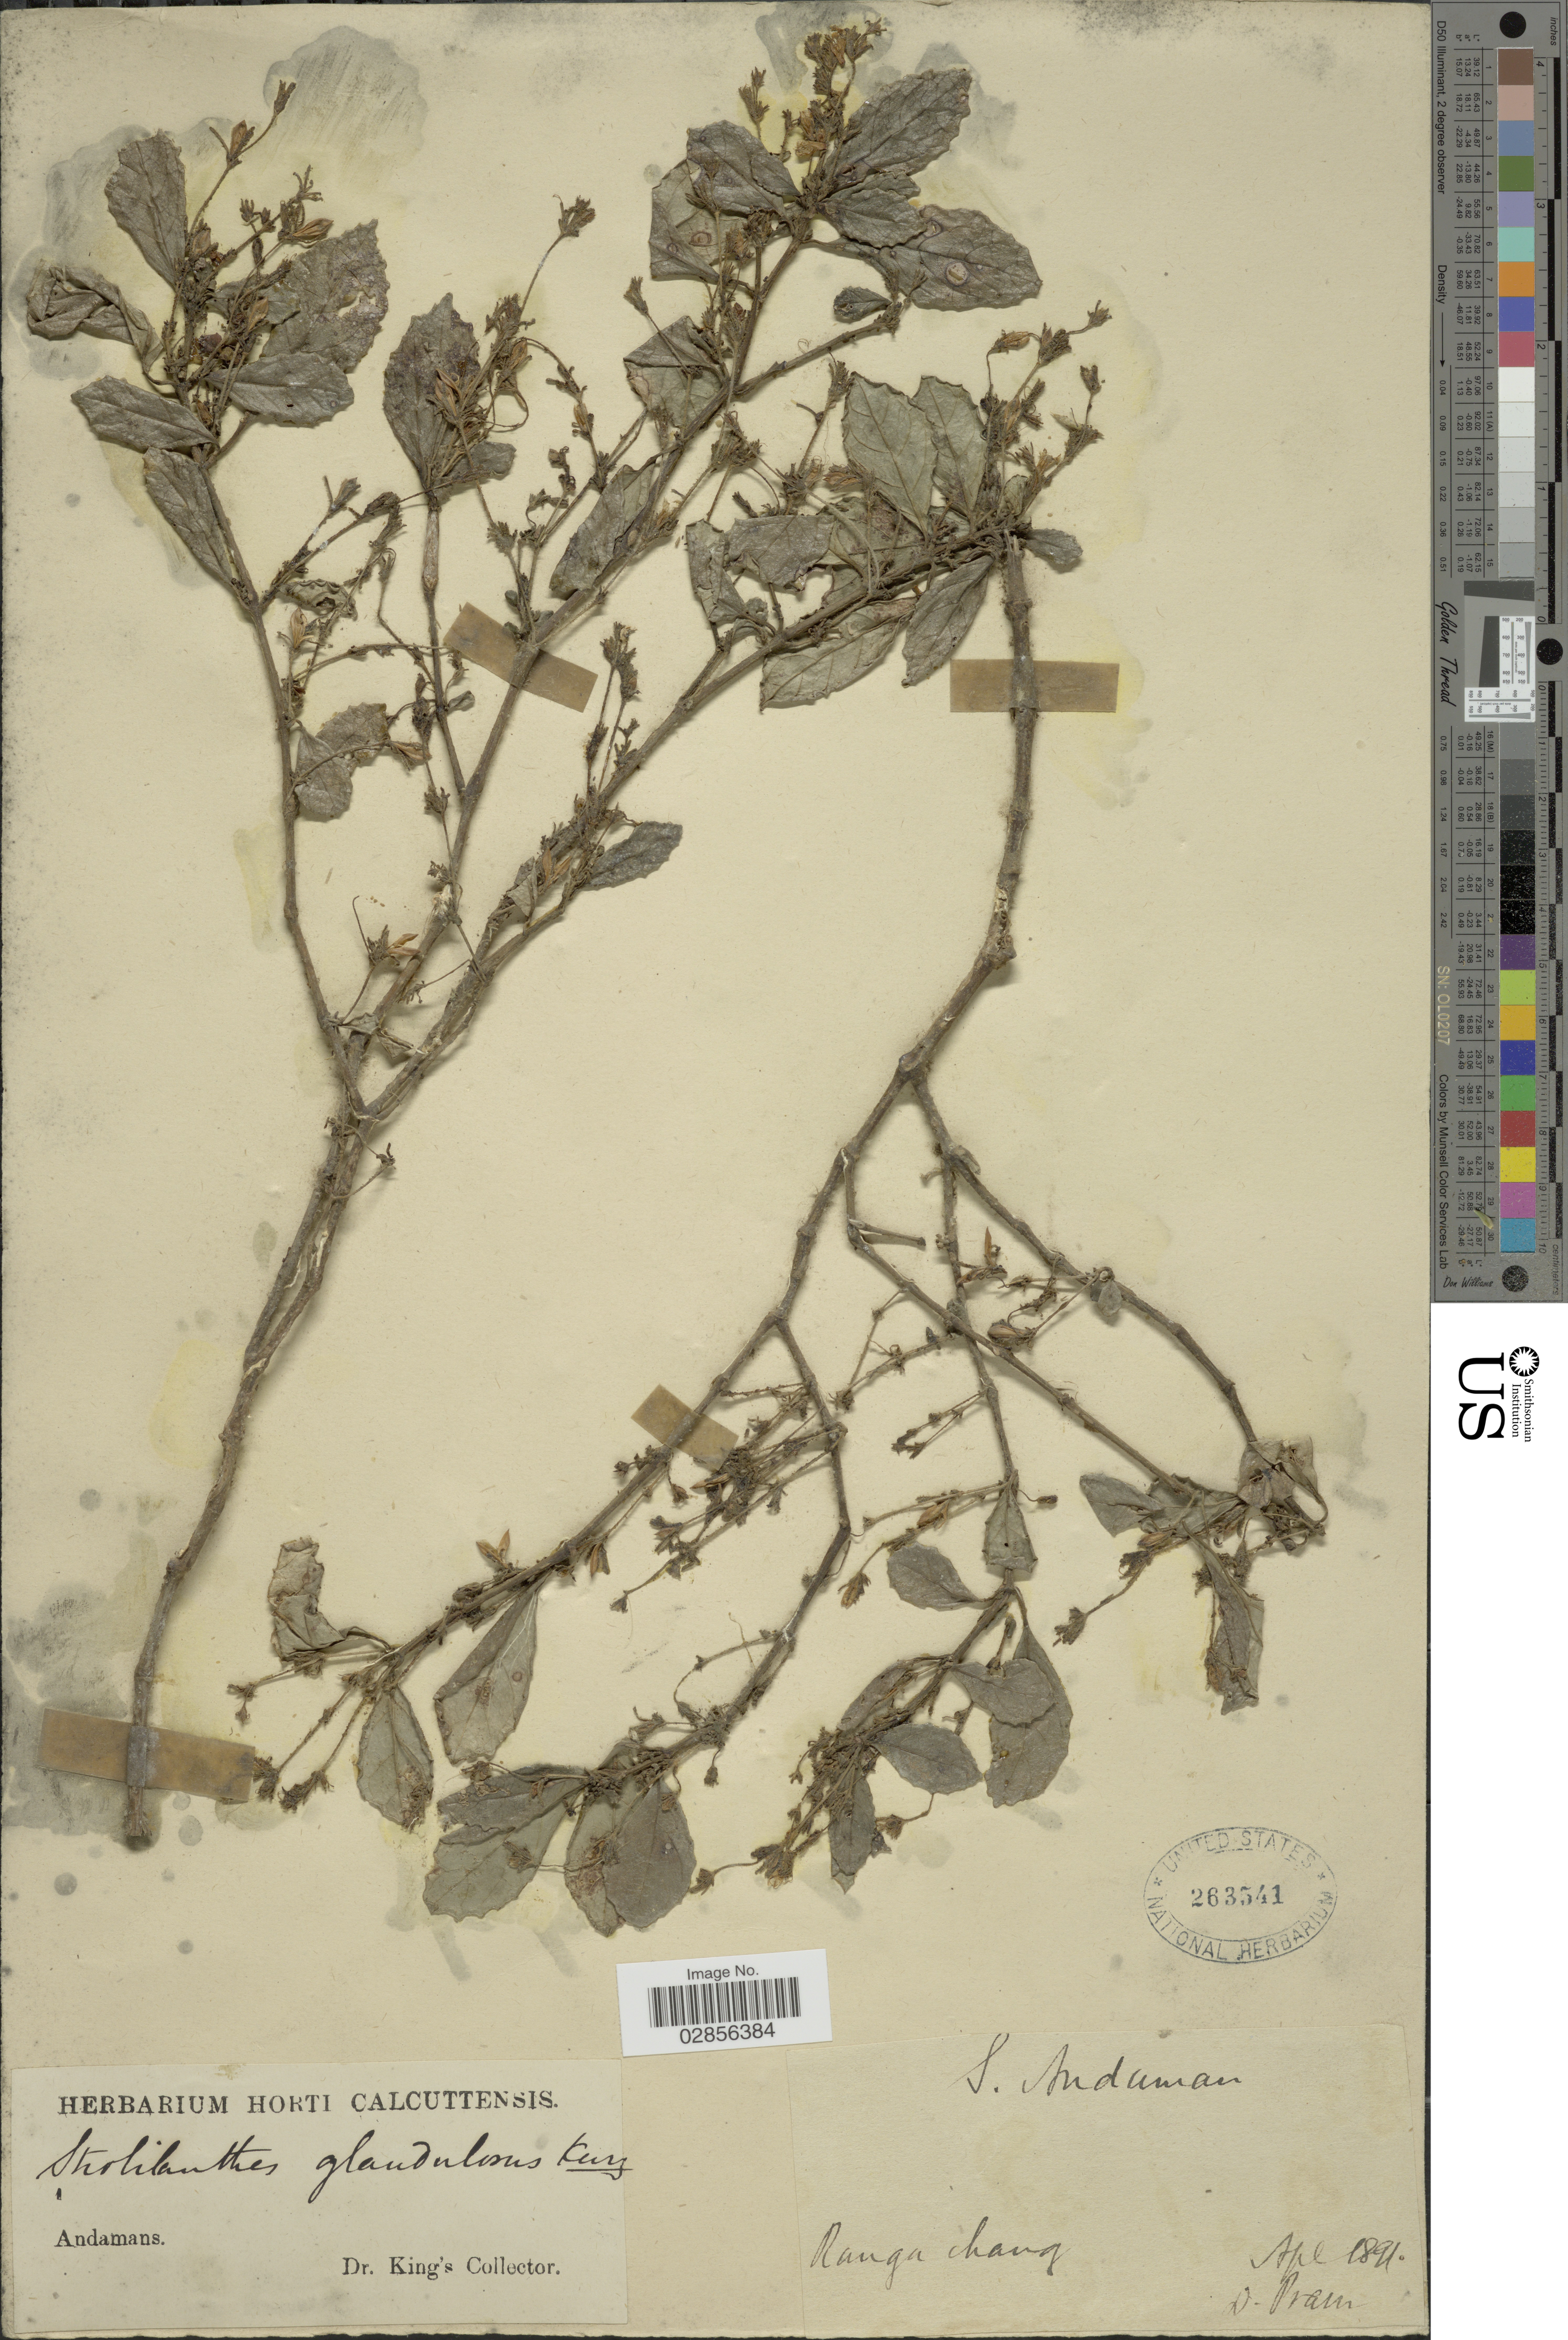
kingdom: Plantae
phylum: Tracheophyta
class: Magnoliopsida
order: Lamiales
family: Acanthaceae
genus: Strobilanthes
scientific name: Strobilanthes glandulosa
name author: Kurz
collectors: Dr. King's collector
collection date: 1891-04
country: India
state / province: Andaman and Nicobar Islands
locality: S. Andaman. Rangu chang.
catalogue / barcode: US 263541